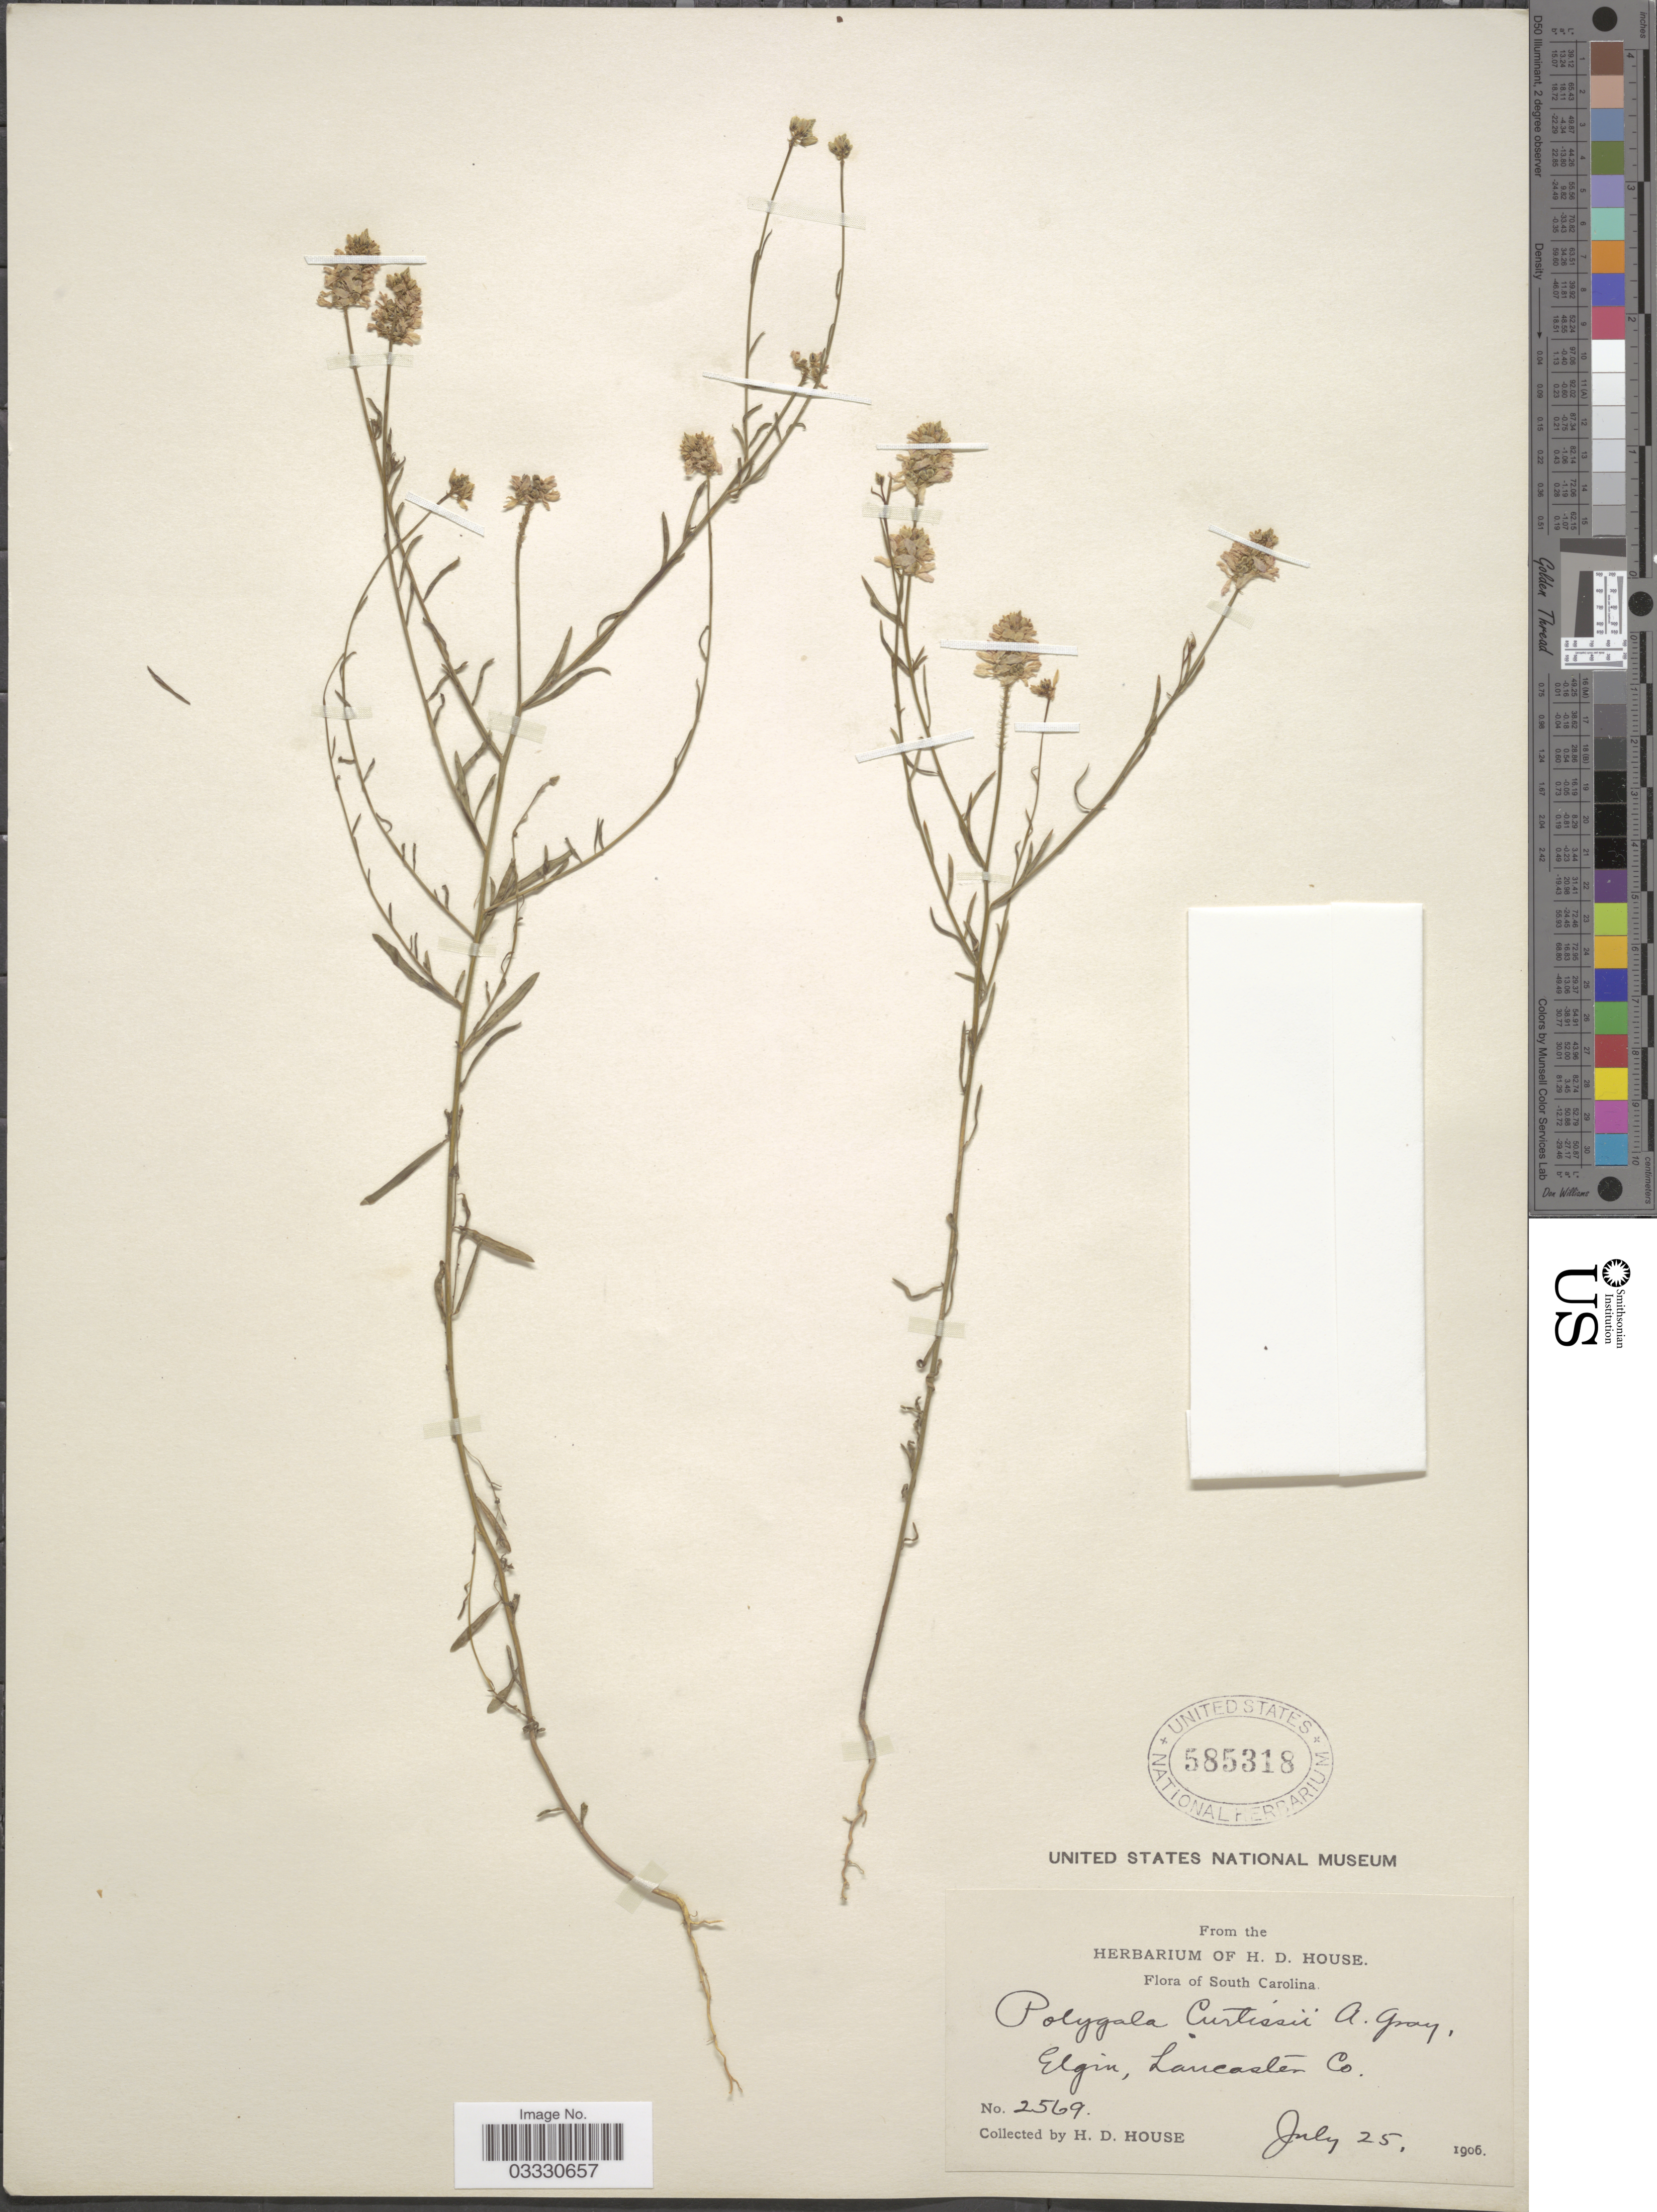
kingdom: Plantae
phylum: Tracheophyta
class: Magnoliopsida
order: Fabales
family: Polygalaceae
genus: Polygala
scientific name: Polygala curtissii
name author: A. Gray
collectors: H. D. House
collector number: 2569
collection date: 1906-07-25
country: United States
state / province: South Carolina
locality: Elgin, Lancaster Co.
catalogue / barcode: US 585138